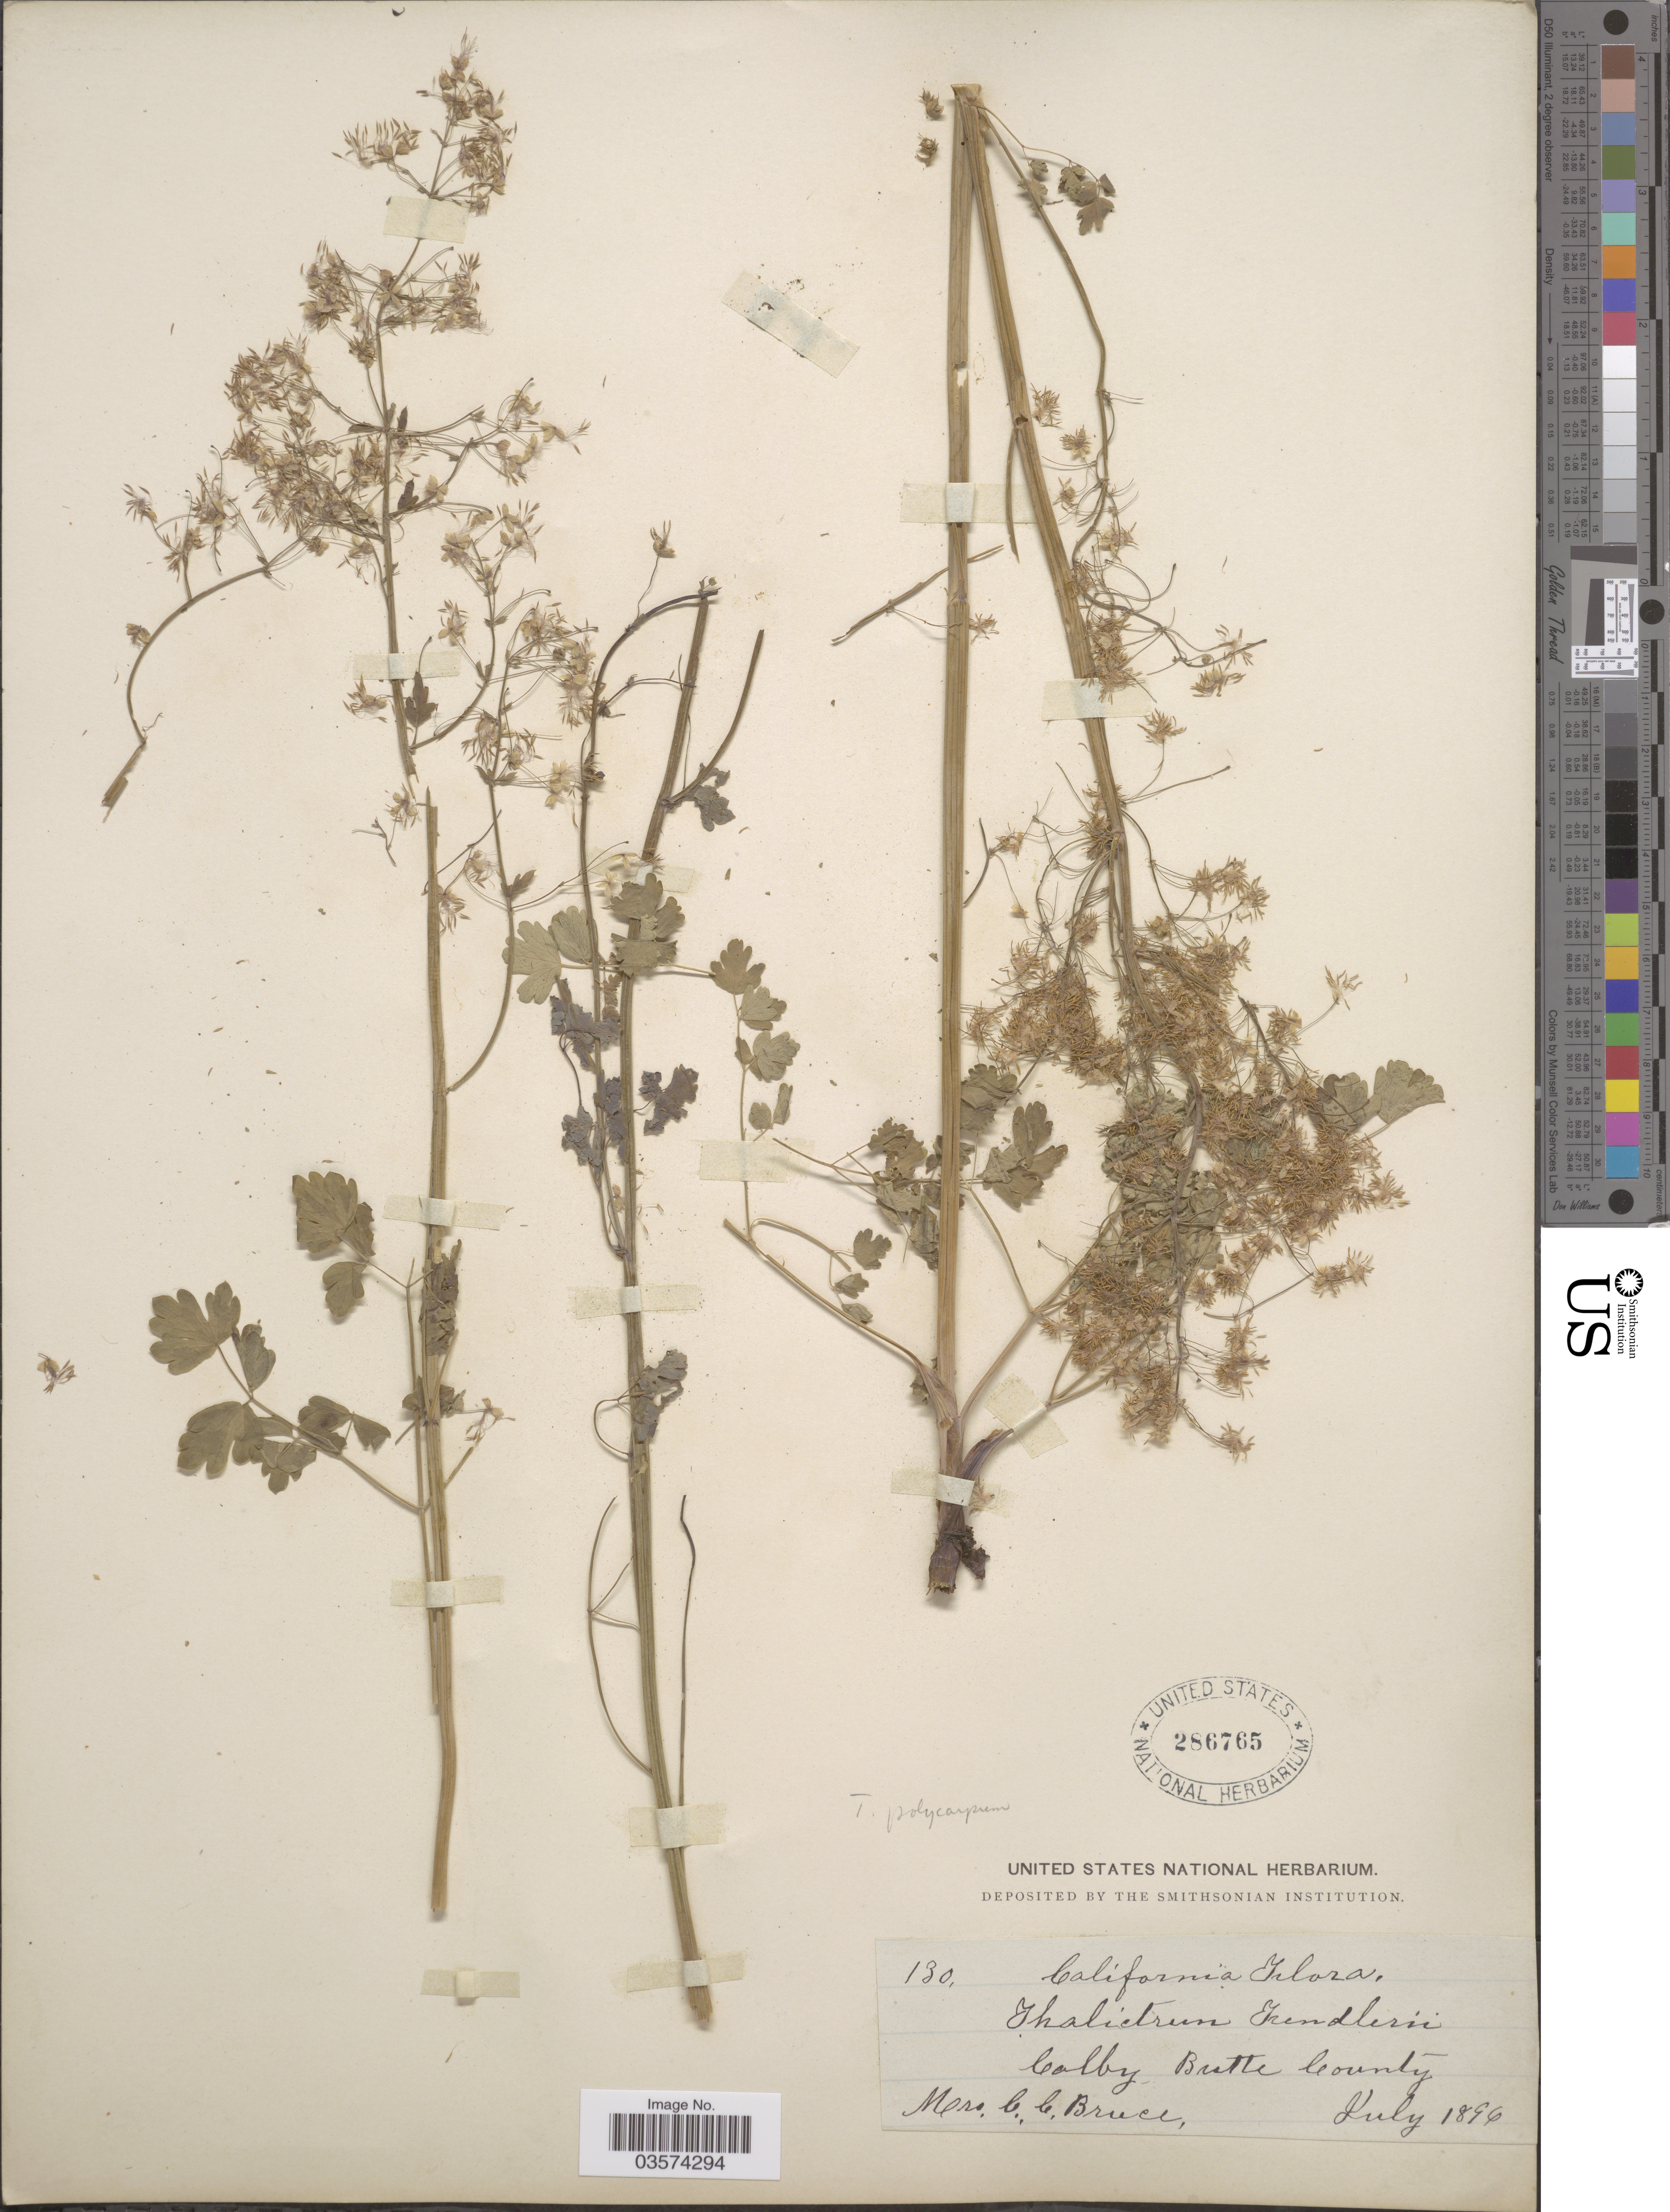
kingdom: Plantae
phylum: Tracheophyta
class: Magnoliopsida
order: Ranunculales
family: Ranunculaceae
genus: Thalictrum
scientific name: Thalictrum polycarpum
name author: (Torr.) S. Watson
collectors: C. Bruce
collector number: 130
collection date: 1896-07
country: United States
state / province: California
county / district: Butte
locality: Colby Butte County.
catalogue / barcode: US 286765